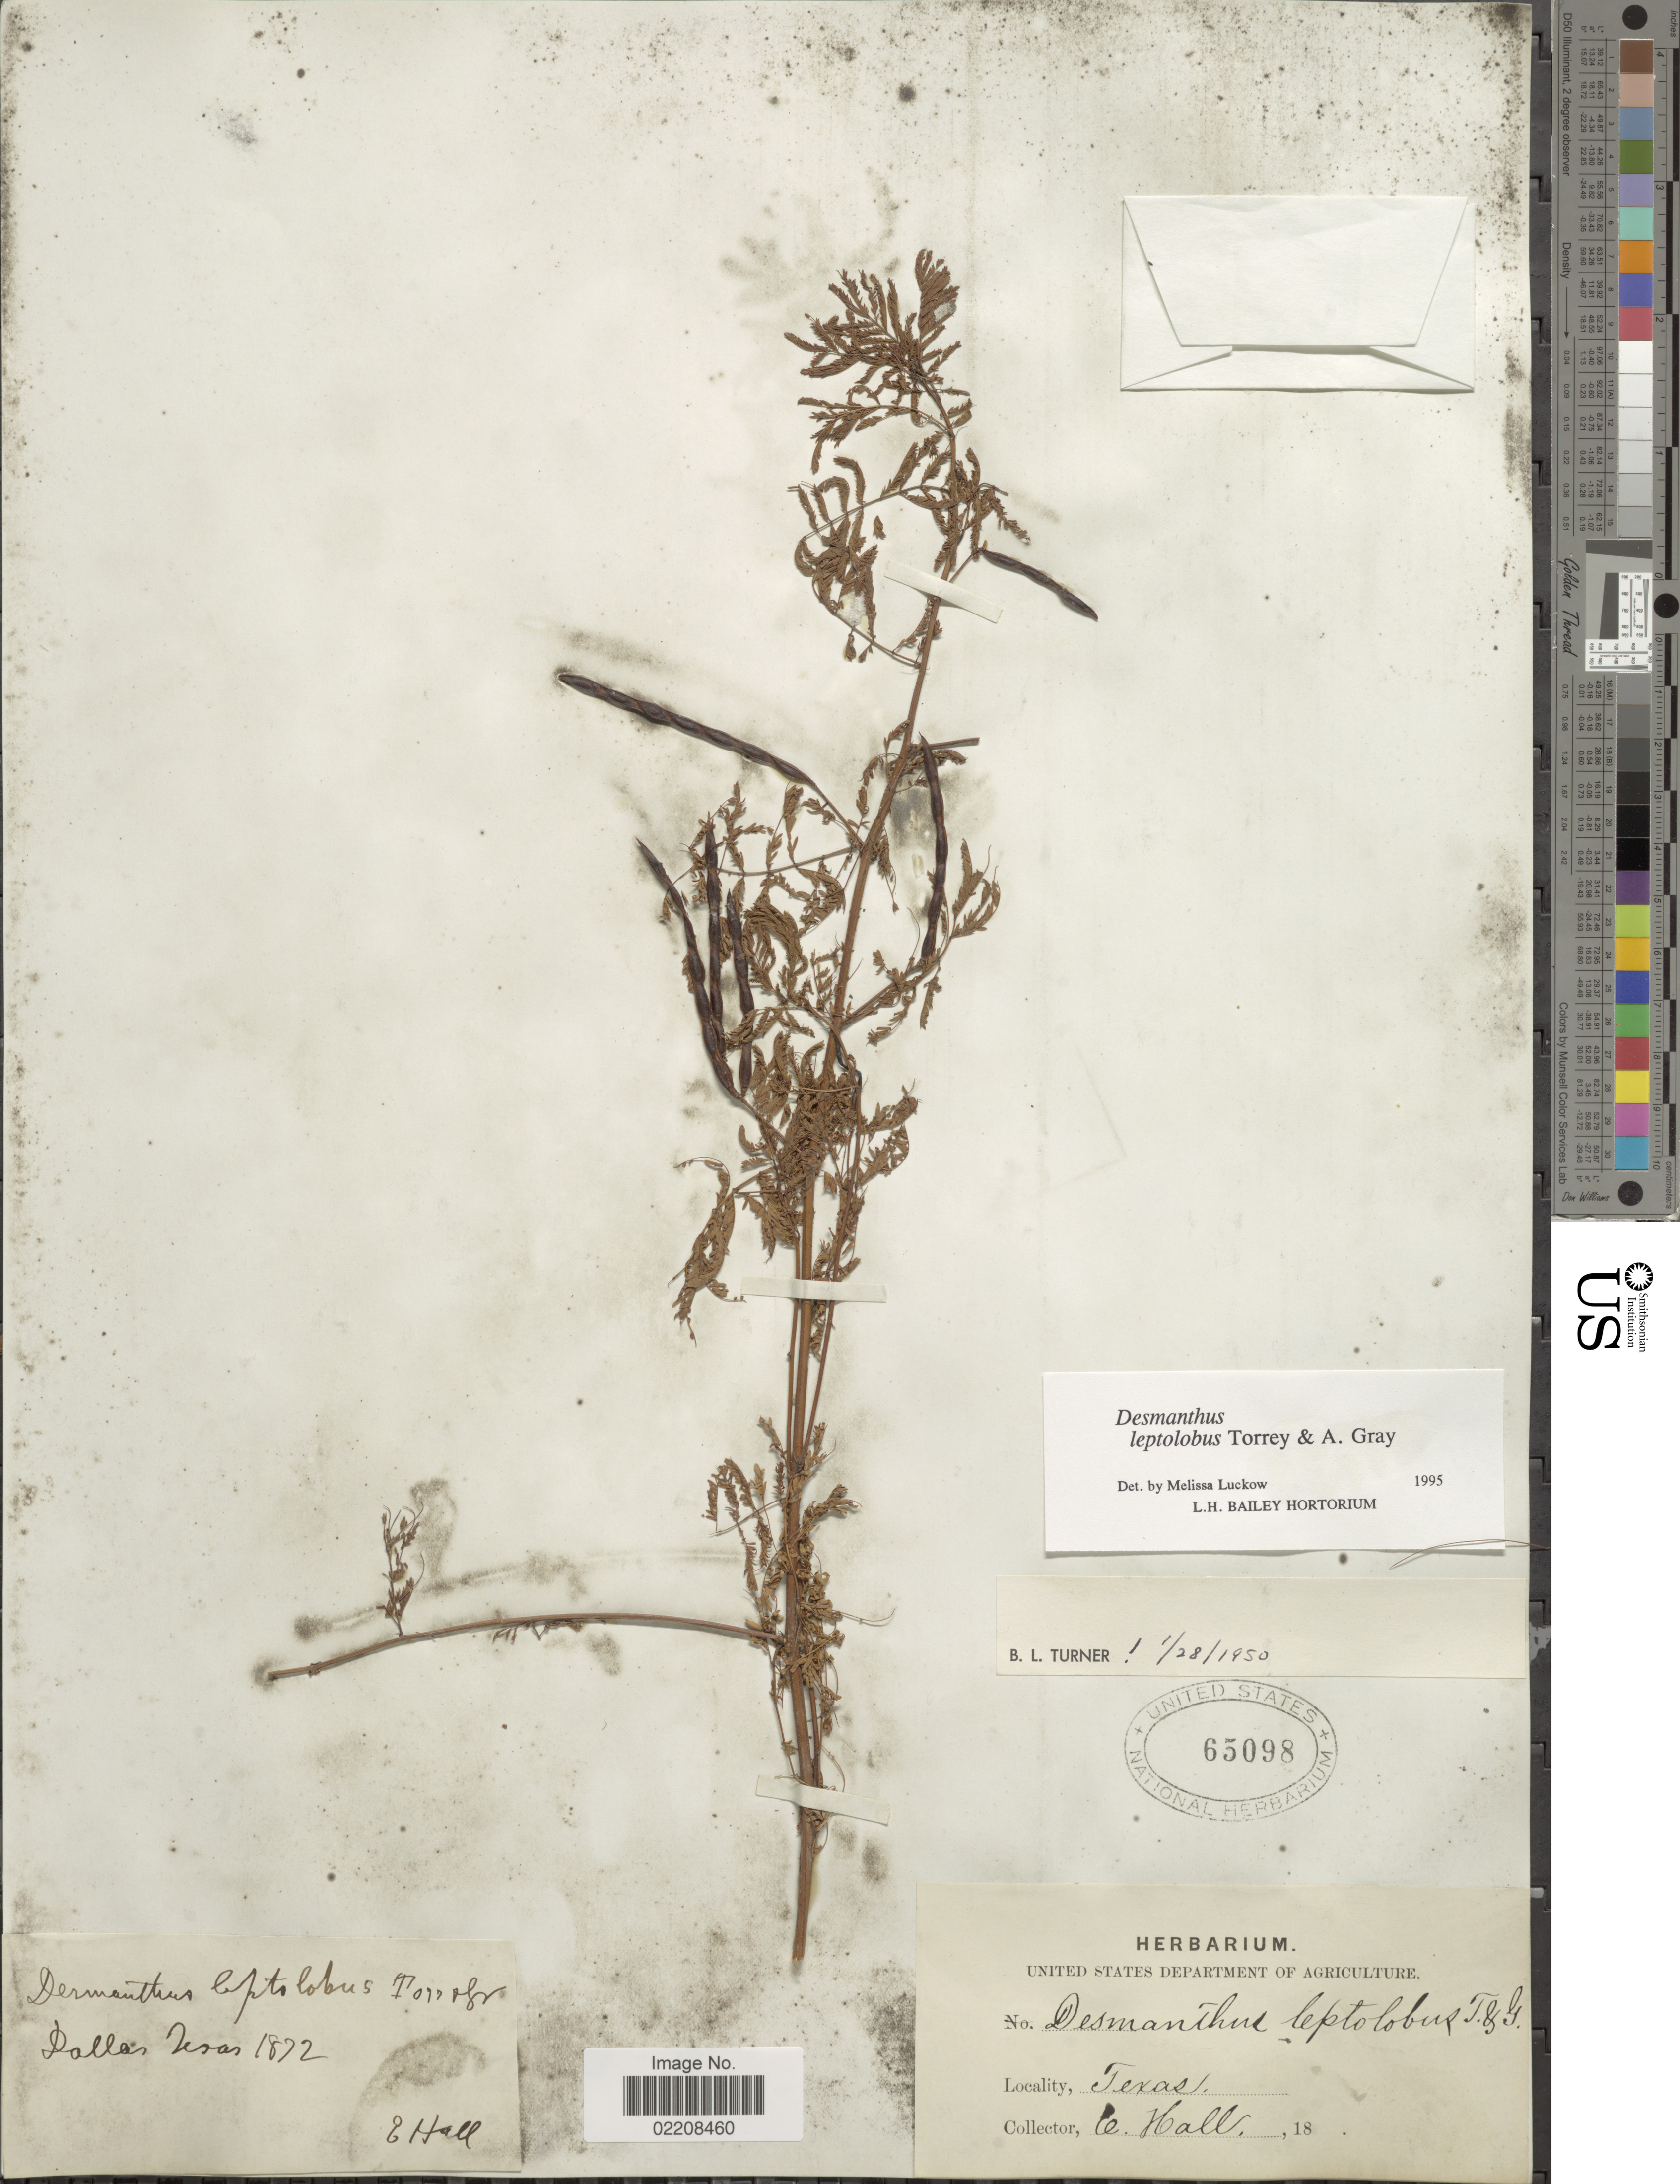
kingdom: Plantae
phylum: Tracheophyta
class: Magnoliopsida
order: Fabales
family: Fabaceae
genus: Desmanthus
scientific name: Desmanthus leptolobus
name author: Torr. & A. Gray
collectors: E. Hall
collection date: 1872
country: United States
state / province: Texas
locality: Dallas Texas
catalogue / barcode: US 65098